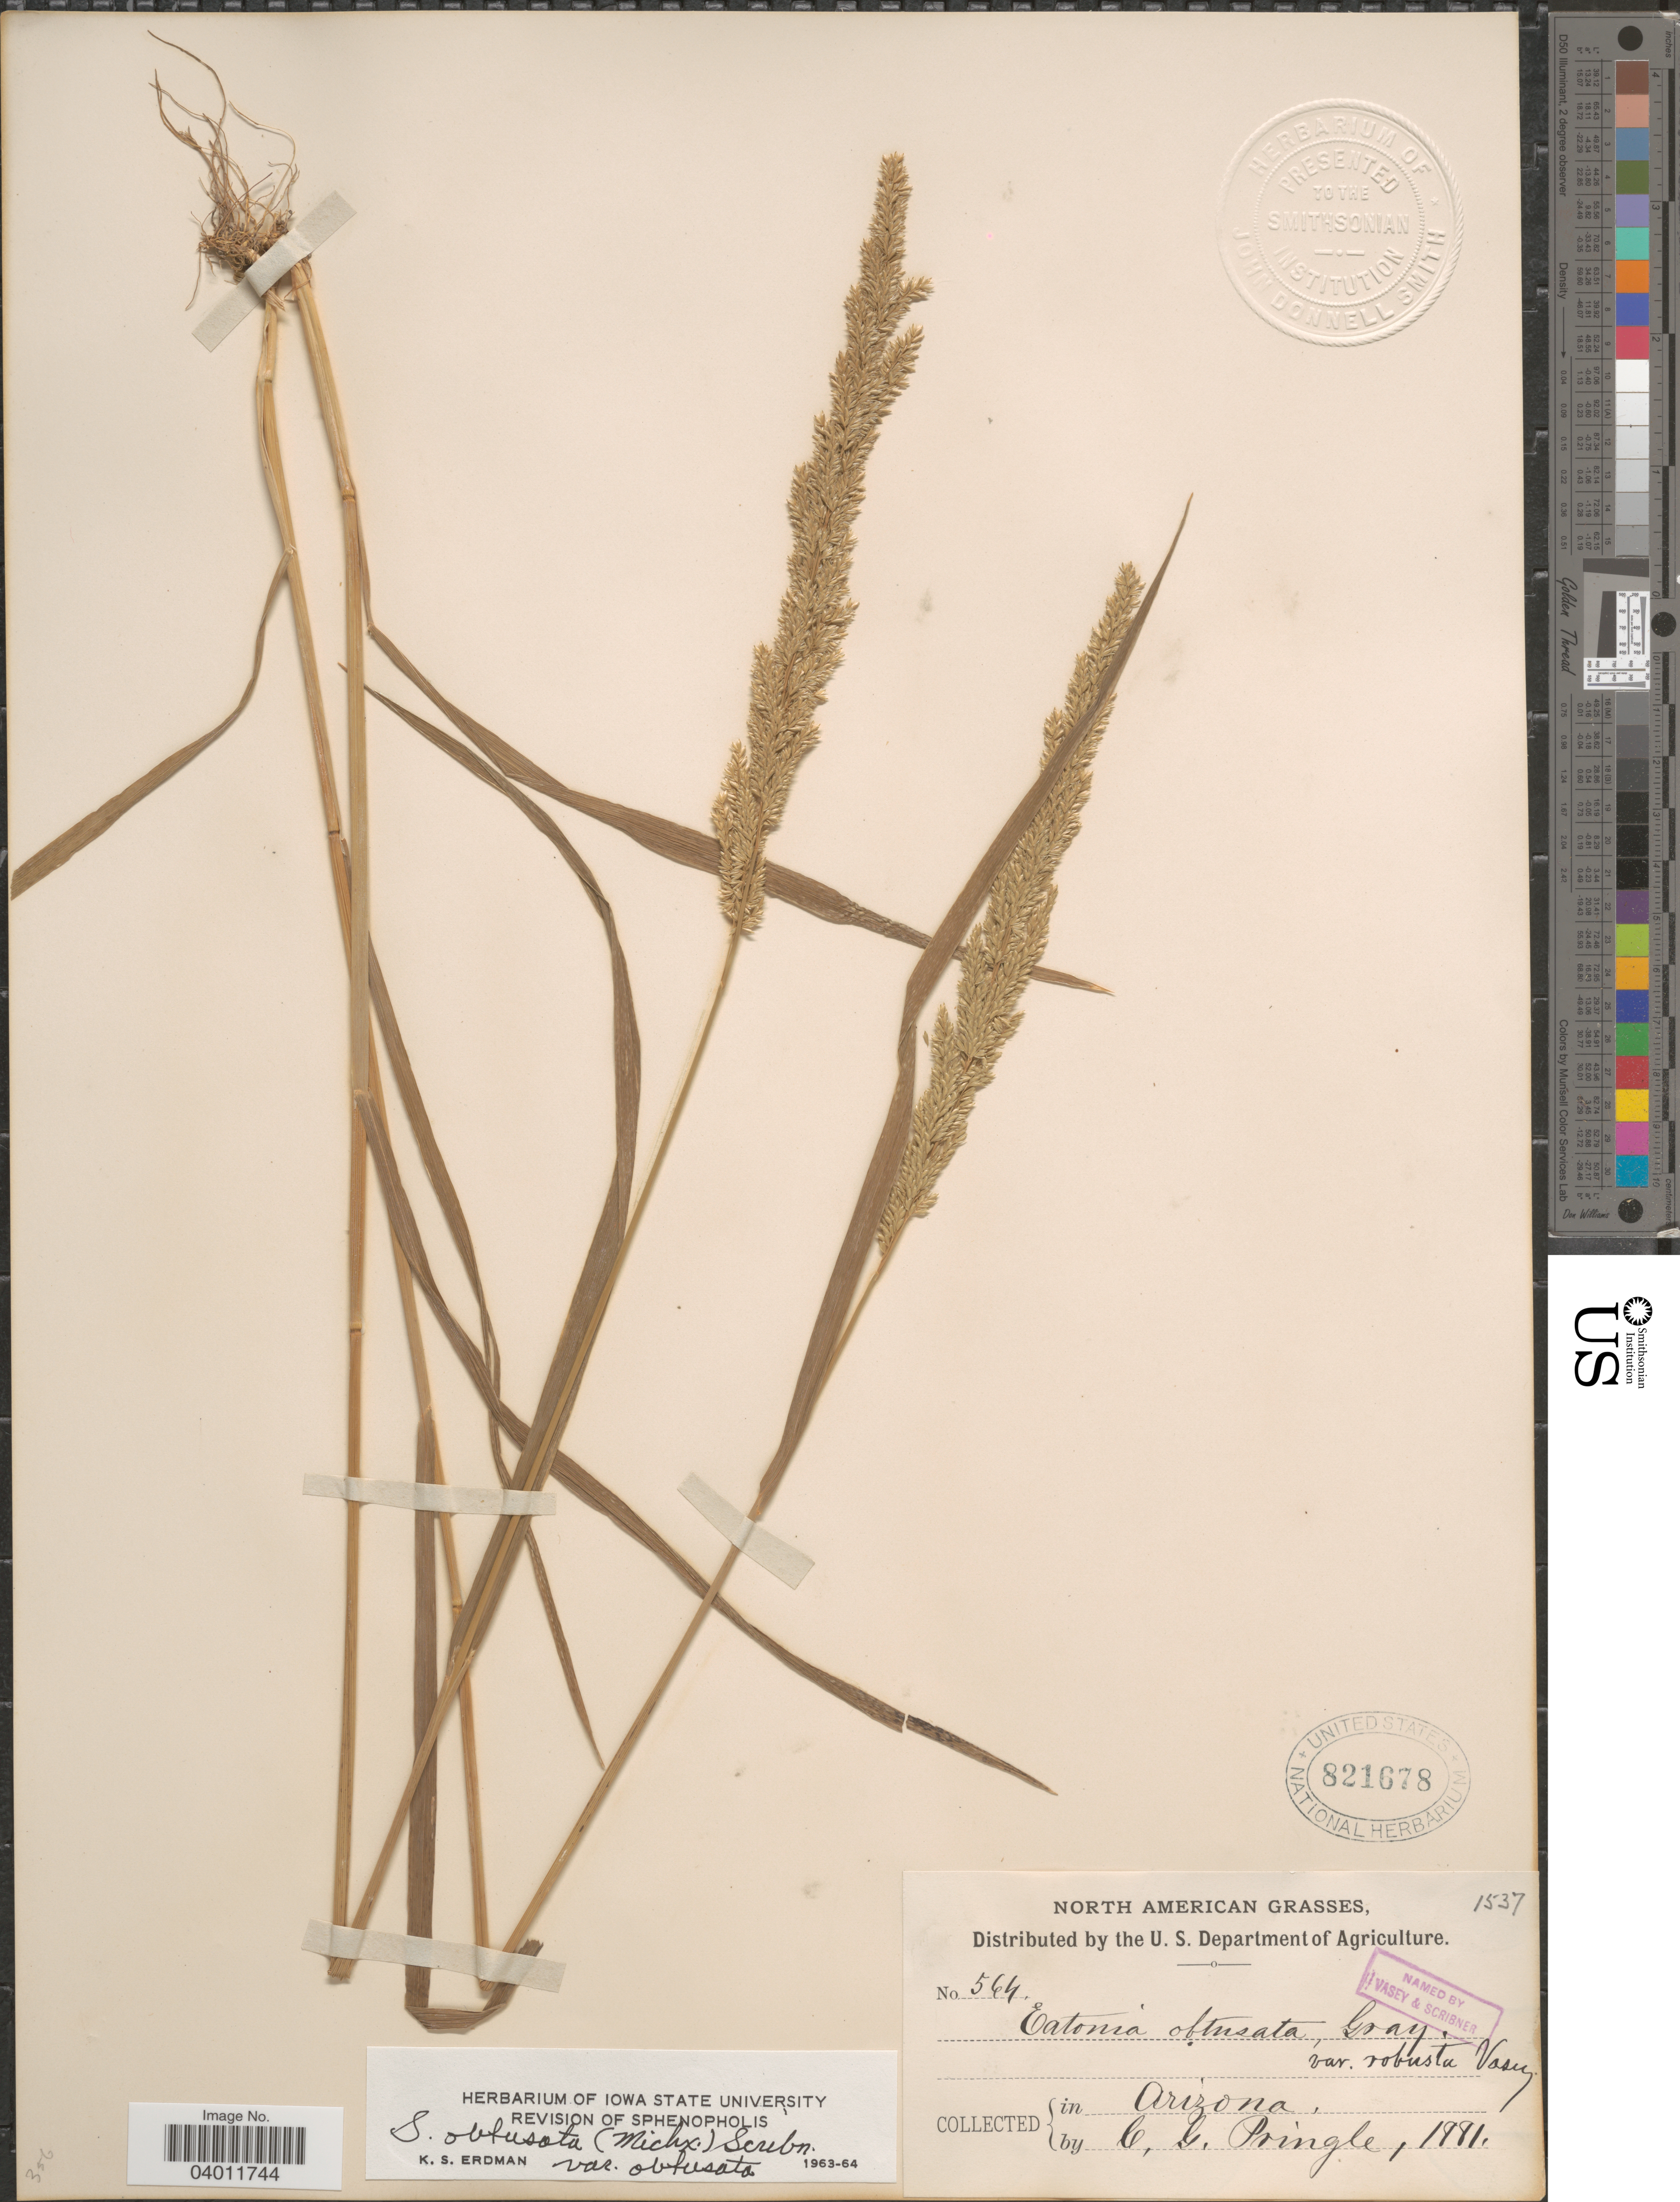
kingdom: Plantae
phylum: Tracheophyta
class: Liliopsida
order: Poales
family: Poaceae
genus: Sphenopholis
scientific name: Sphenopholis obtusata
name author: (Michx.) Scribn.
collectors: C. G. Pringle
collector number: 564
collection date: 1881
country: United States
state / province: Arizona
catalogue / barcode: US 821678